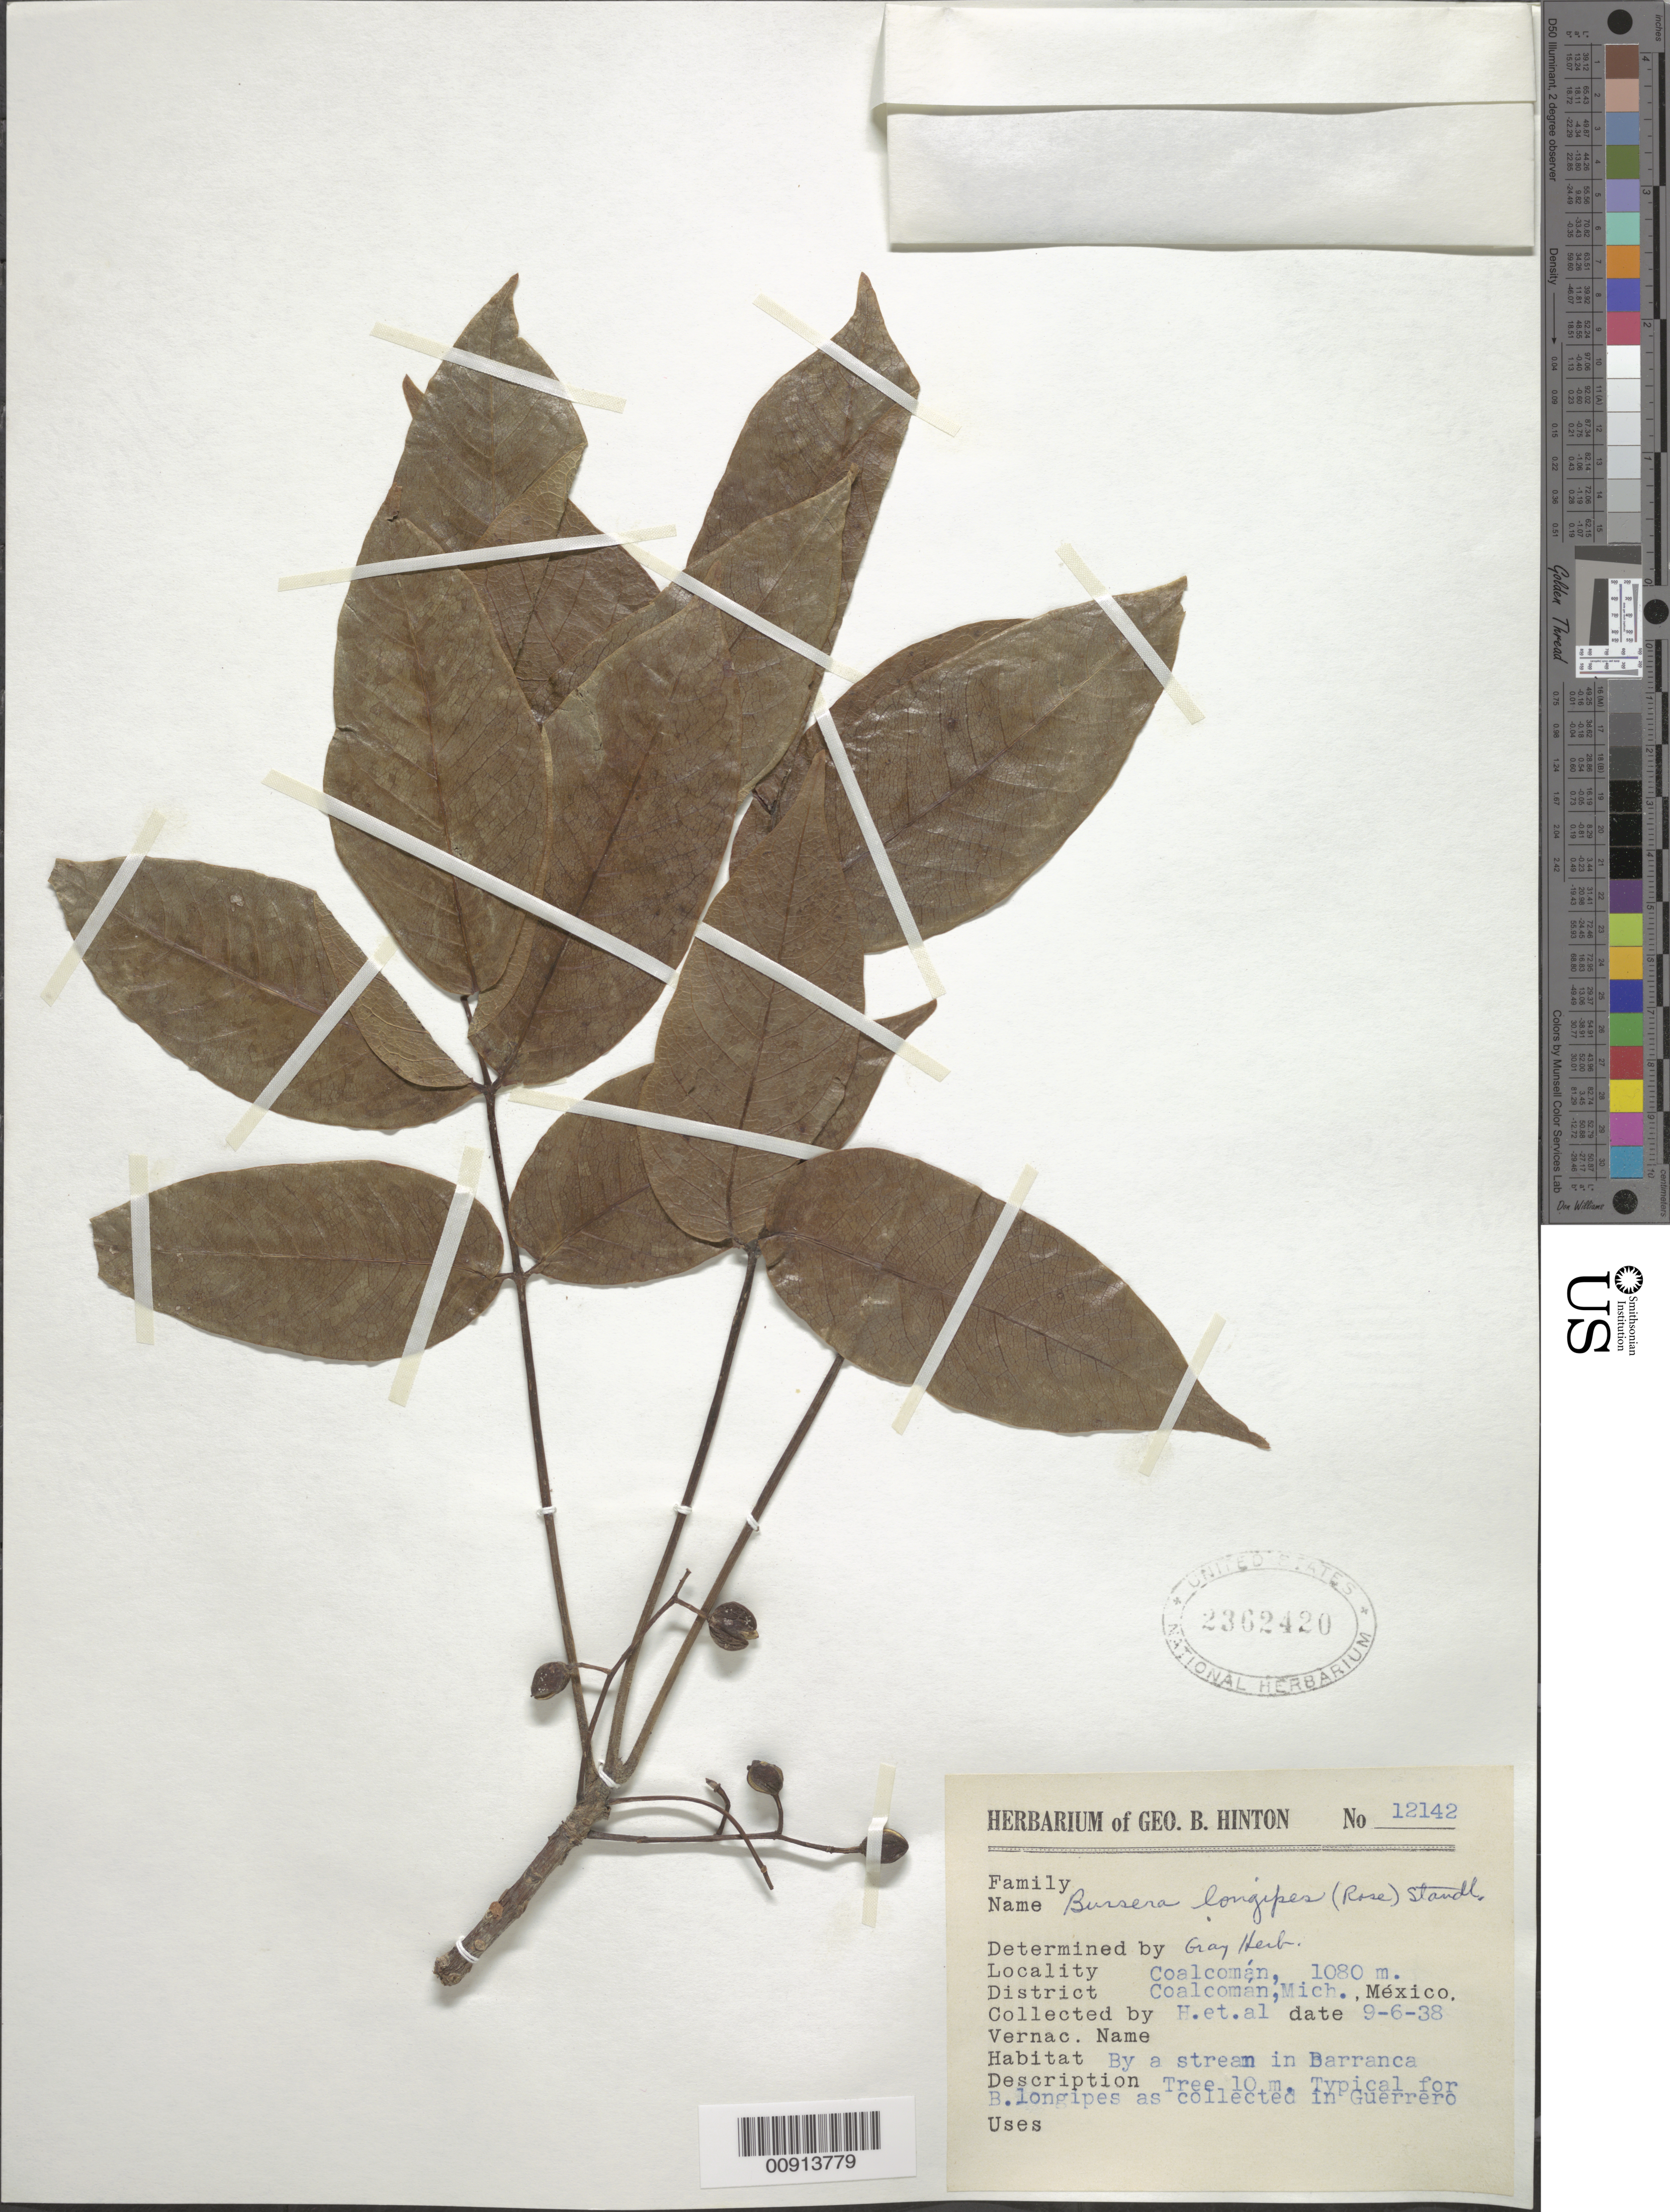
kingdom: Plantae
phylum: Tracheophyta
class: Magnoliopsida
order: Sapindales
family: Burseraceae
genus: Bursera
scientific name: Bursera longipes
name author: (Rose) Standl.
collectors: G. B. Hinton & et al.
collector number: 12142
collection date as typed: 06 Sep 1938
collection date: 1938-09-06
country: Mexico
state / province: Michoacán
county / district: Coalcomán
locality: Coalcomán, District Coalcomán, Michoacán.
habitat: By a stream in Barranca.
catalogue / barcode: US 2362420